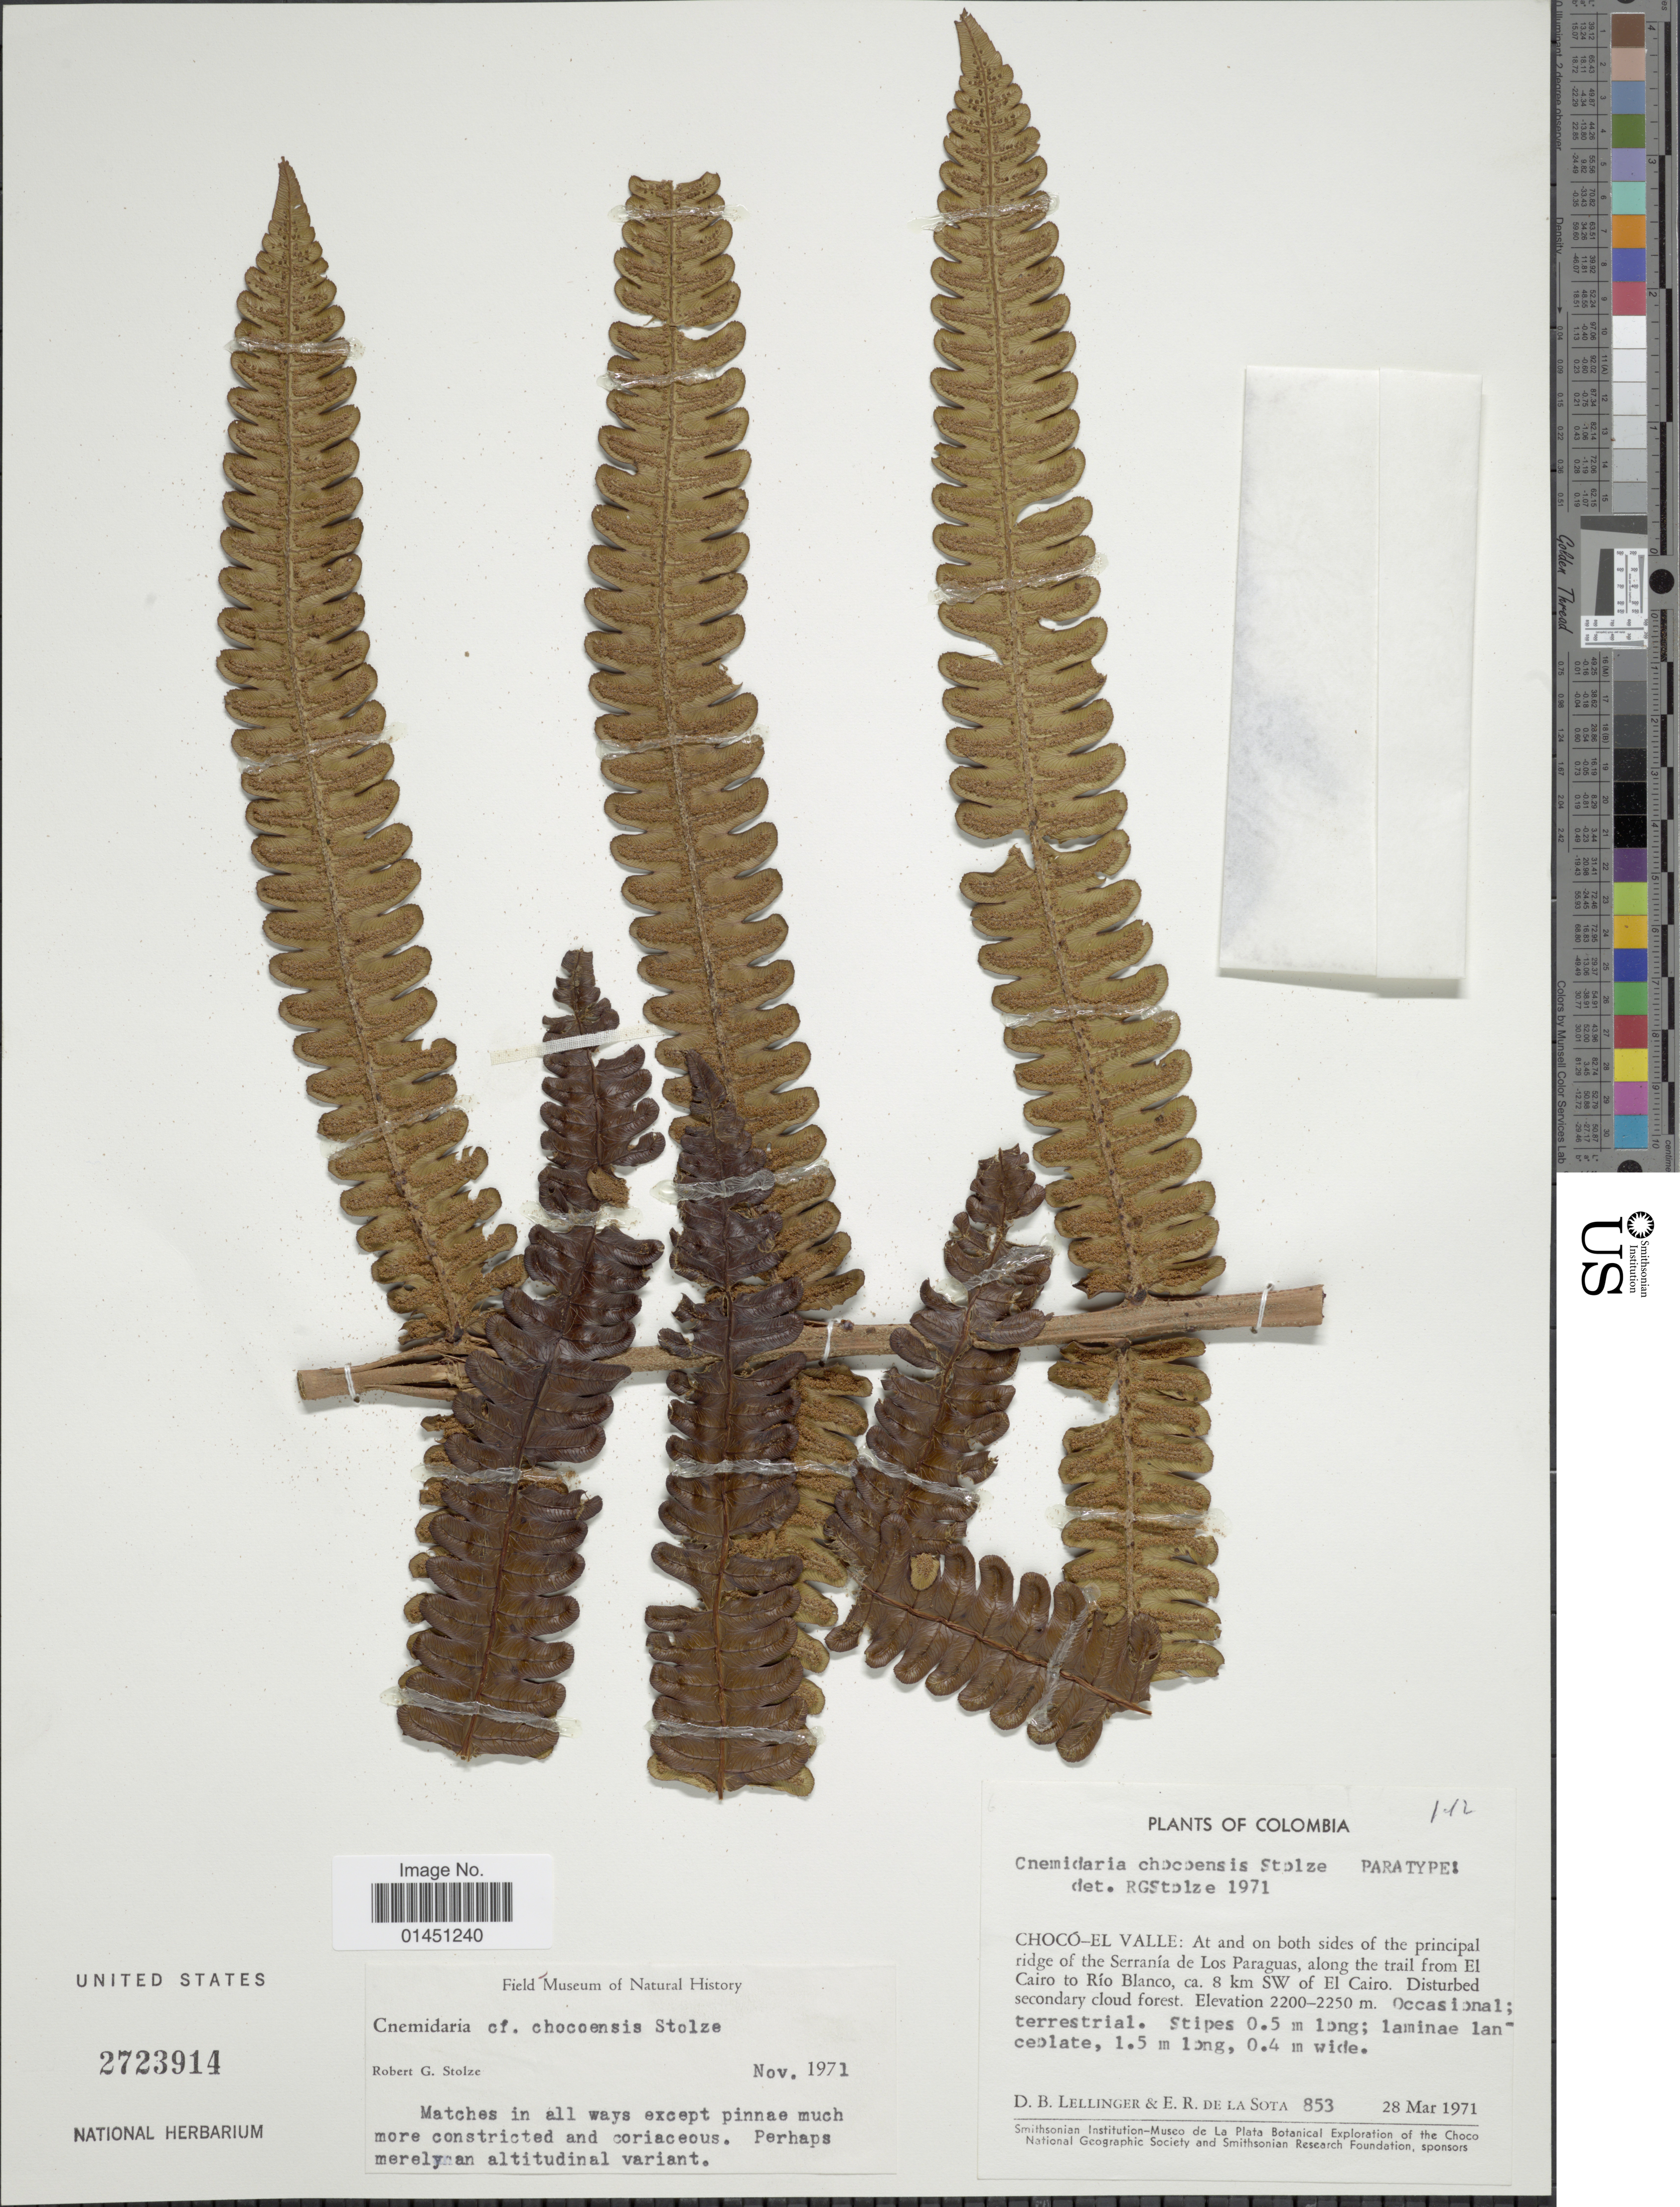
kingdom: Plantae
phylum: Tracheophyta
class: Polypodiopsida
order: Cyatheales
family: Cyatheaceae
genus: Cyathea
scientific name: Cyathea chocoensis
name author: (Stolze) Lehnert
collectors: D. B. Lellinger & E. R. de la Sota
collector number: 853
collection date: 1971-03-28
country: Colombia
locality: Choco - El Valle: At and on both sides of the principal ridge of the Serrania de Los Paraguas, along the trail from El Cairo to Rio Blanco ca. 8 km SW of El Cairo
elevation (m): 2200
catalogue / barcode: US 2723914